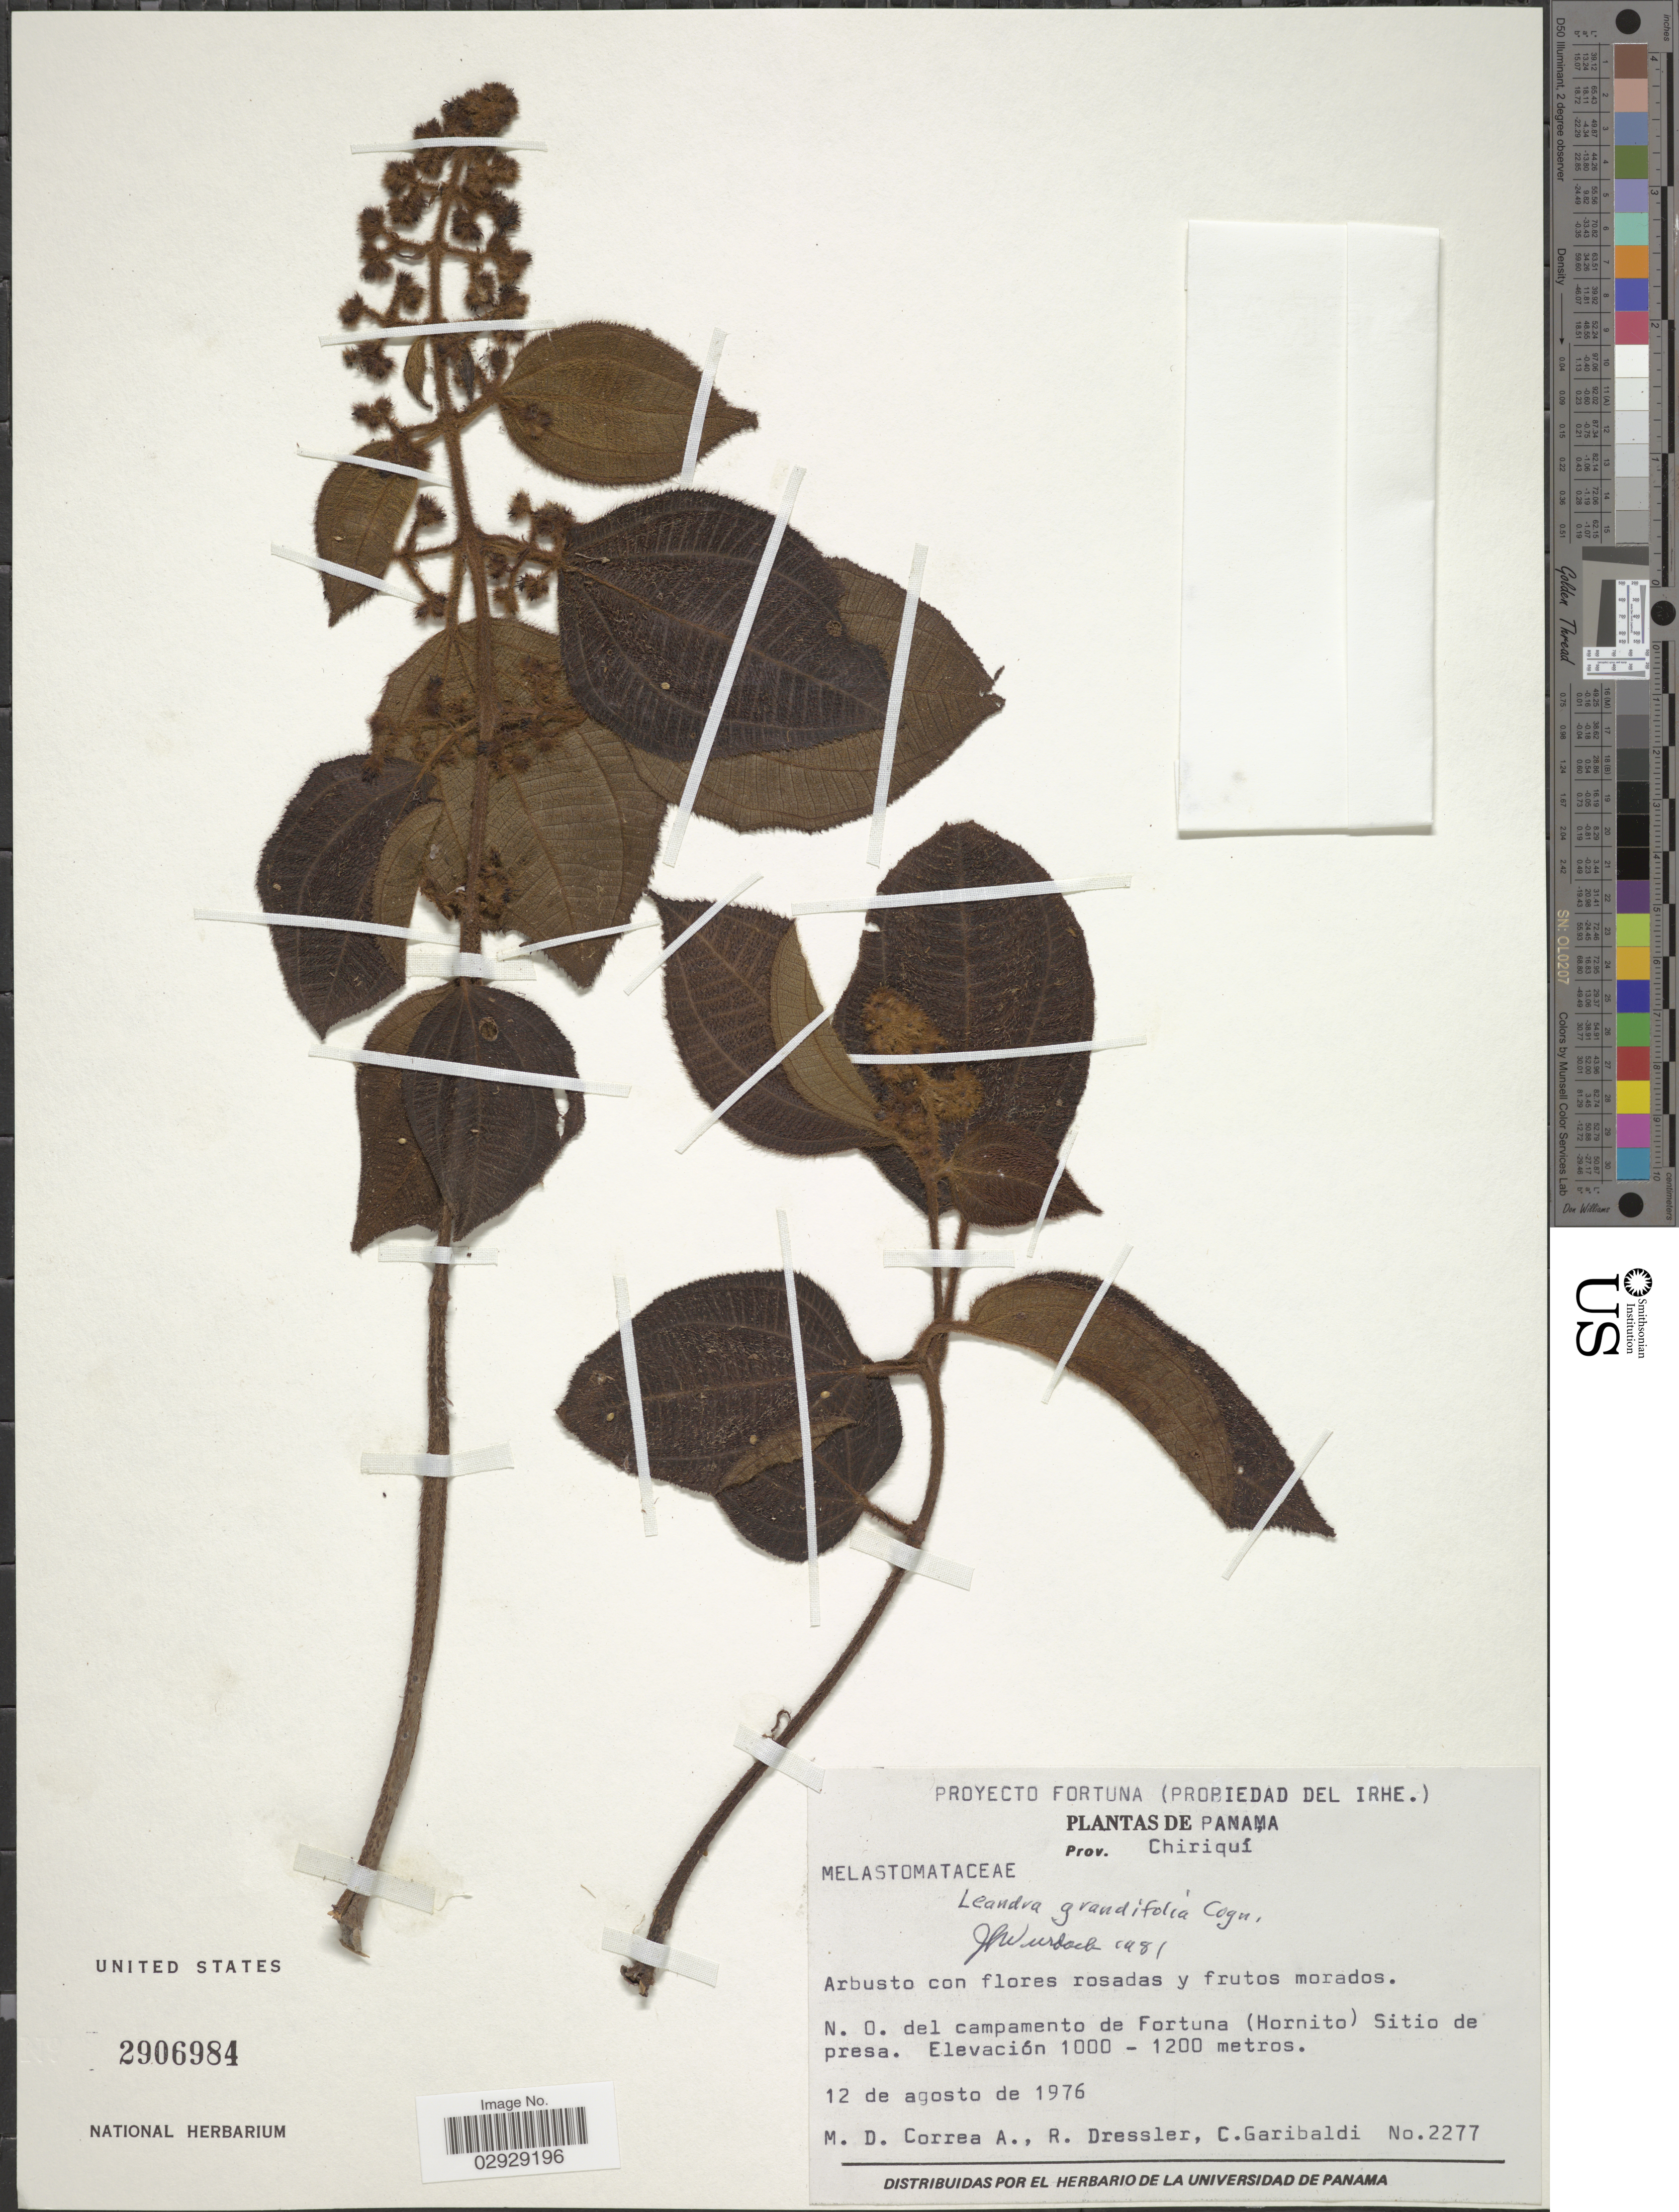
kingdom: Plantae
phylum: Tracheophyta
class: Magnoliopsida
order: Myrtales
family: Melastomataceae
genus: Leandra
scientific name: Leandra grandifolia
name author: Cogn.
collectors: M. D. Corrêa-A., R. Dressler & C. Garibaldi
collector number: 2277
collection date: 1976-08-12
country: Panama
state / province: Chiriqui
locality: N. O. del campamento de Fortuna (Hornito) Sitio de presa.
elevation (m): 1000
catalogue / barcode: US 2906984